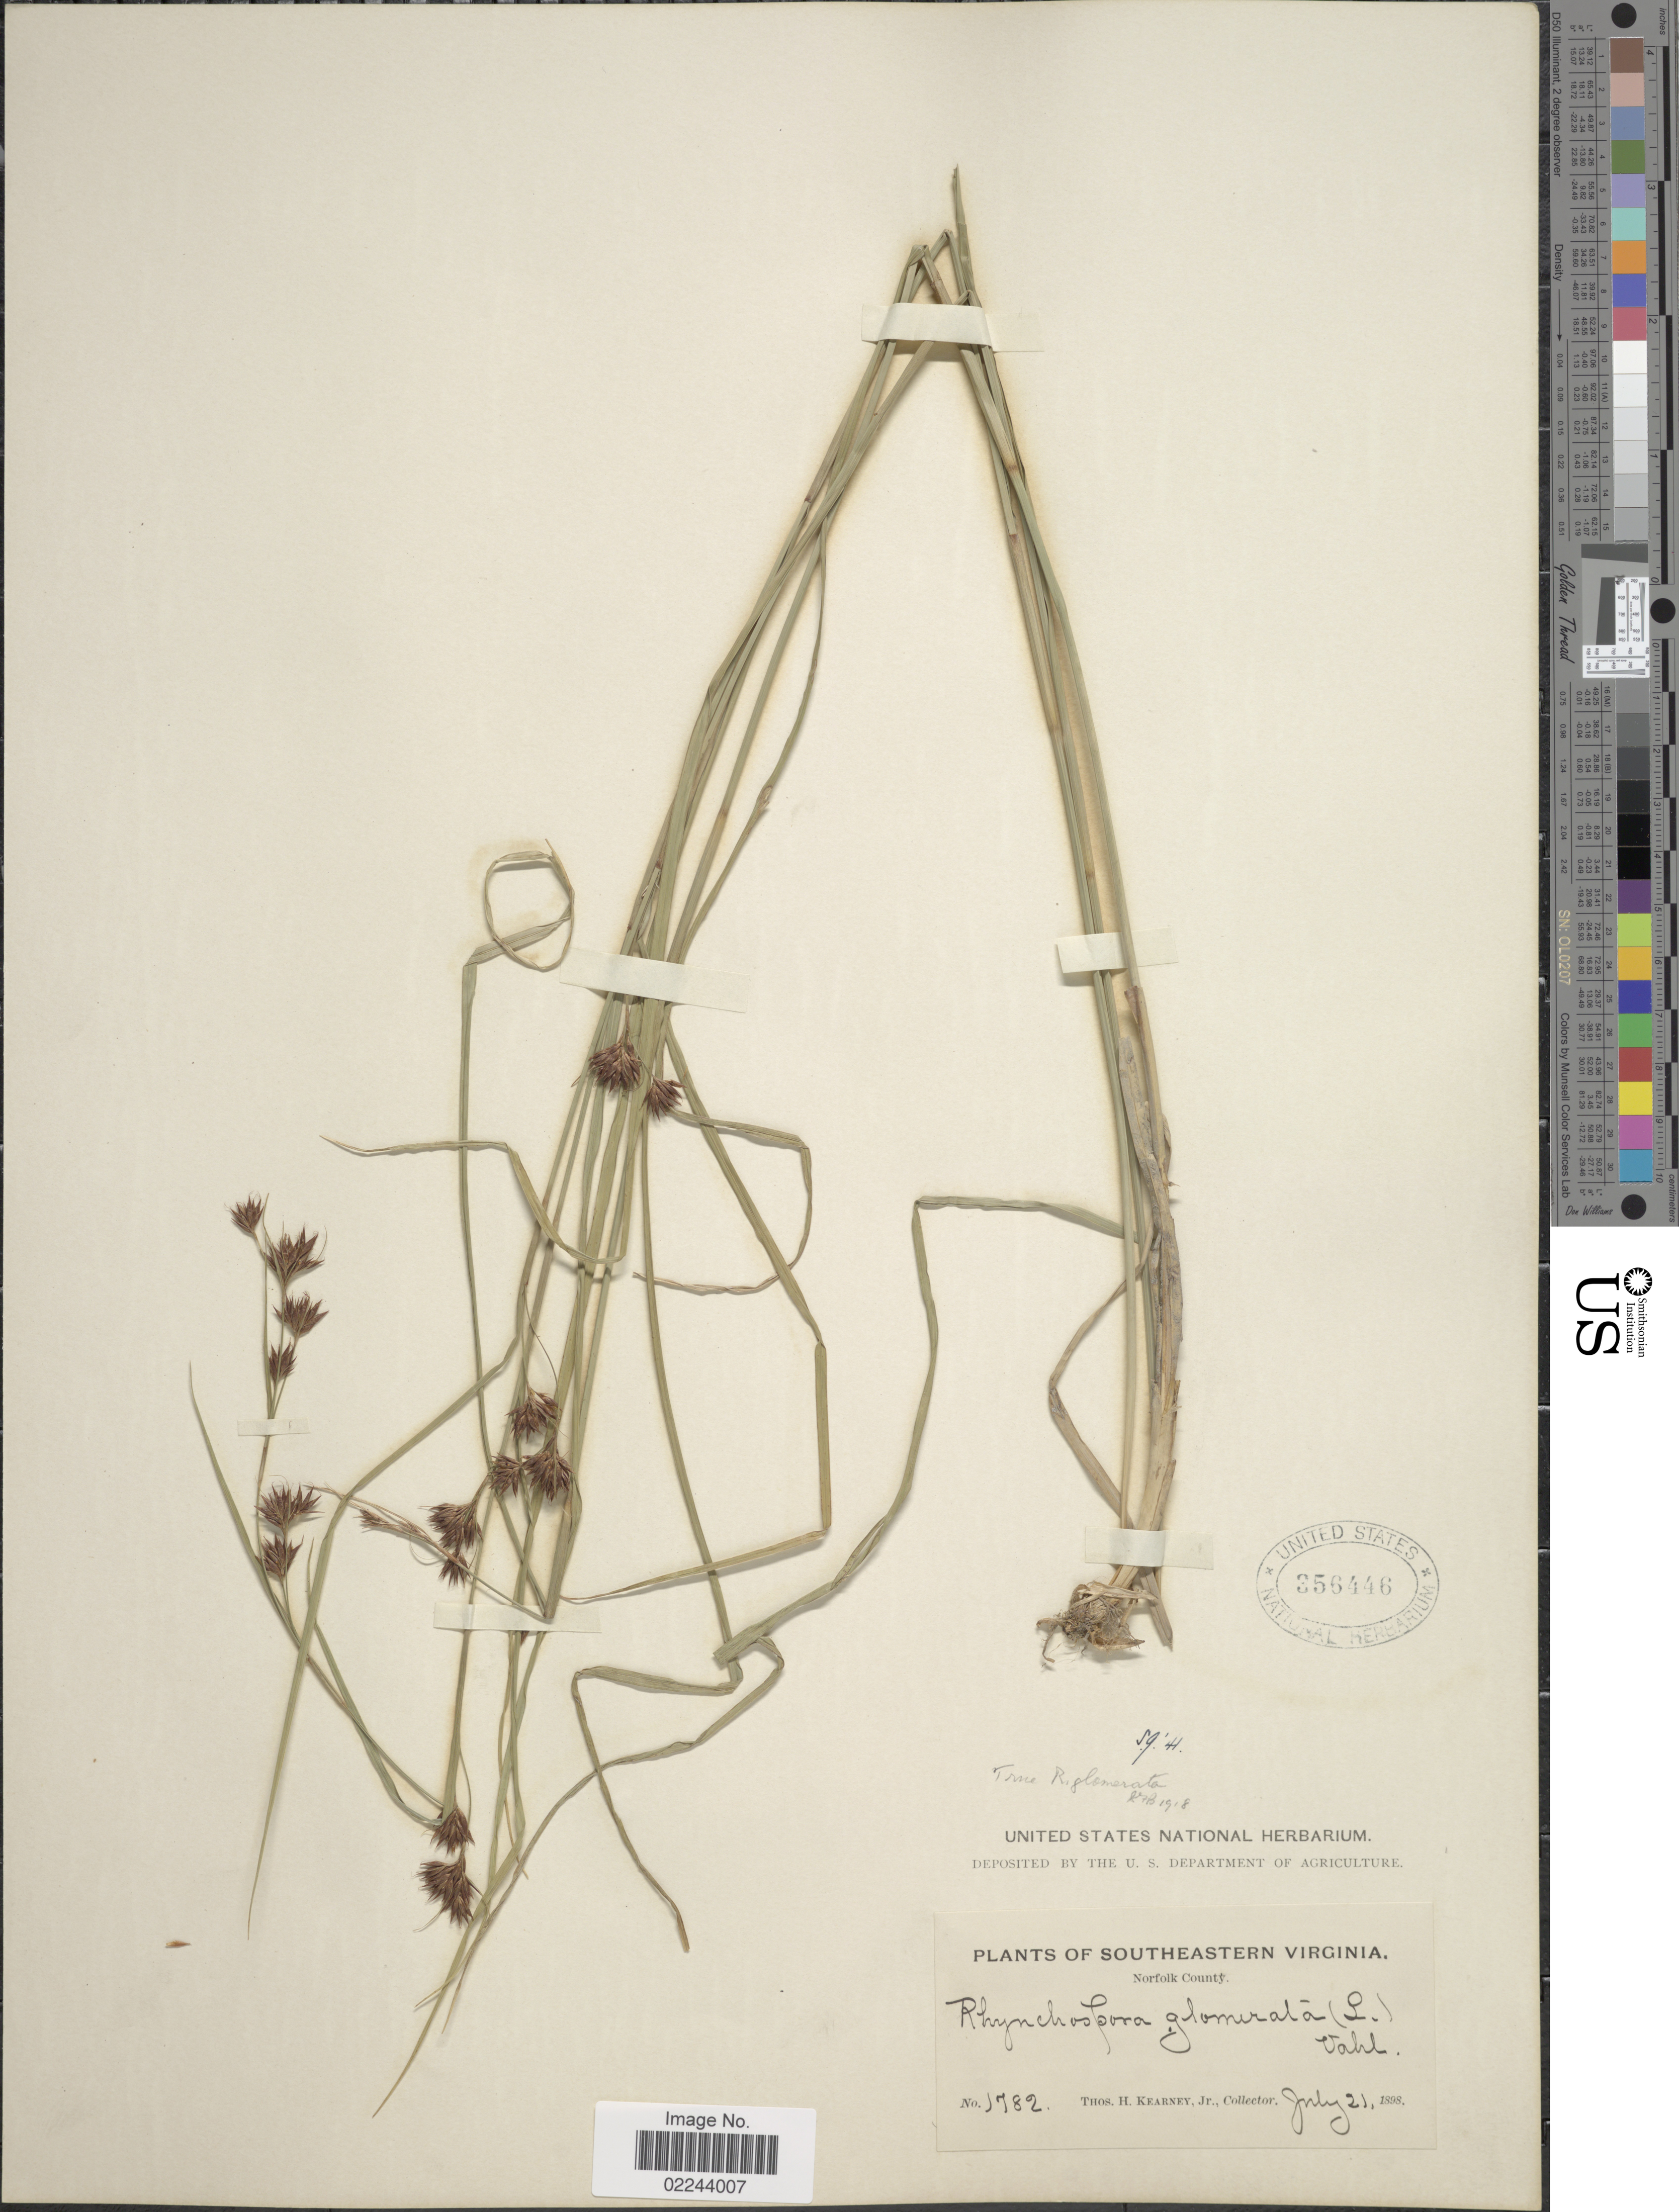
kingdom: Plantae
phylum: Tracheophyta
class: Liliopsida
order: Poales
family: Cyperaceae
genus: Rhynchospora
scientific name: Rhynchospora glomerata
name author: (L.) Vahl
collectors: T. H. Kearney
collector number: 1782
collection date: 1898-07-21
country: United States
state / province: Virginia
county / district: City of Norfolk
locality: Southeastern Virginia, Norfolk County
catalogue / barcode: US 356446